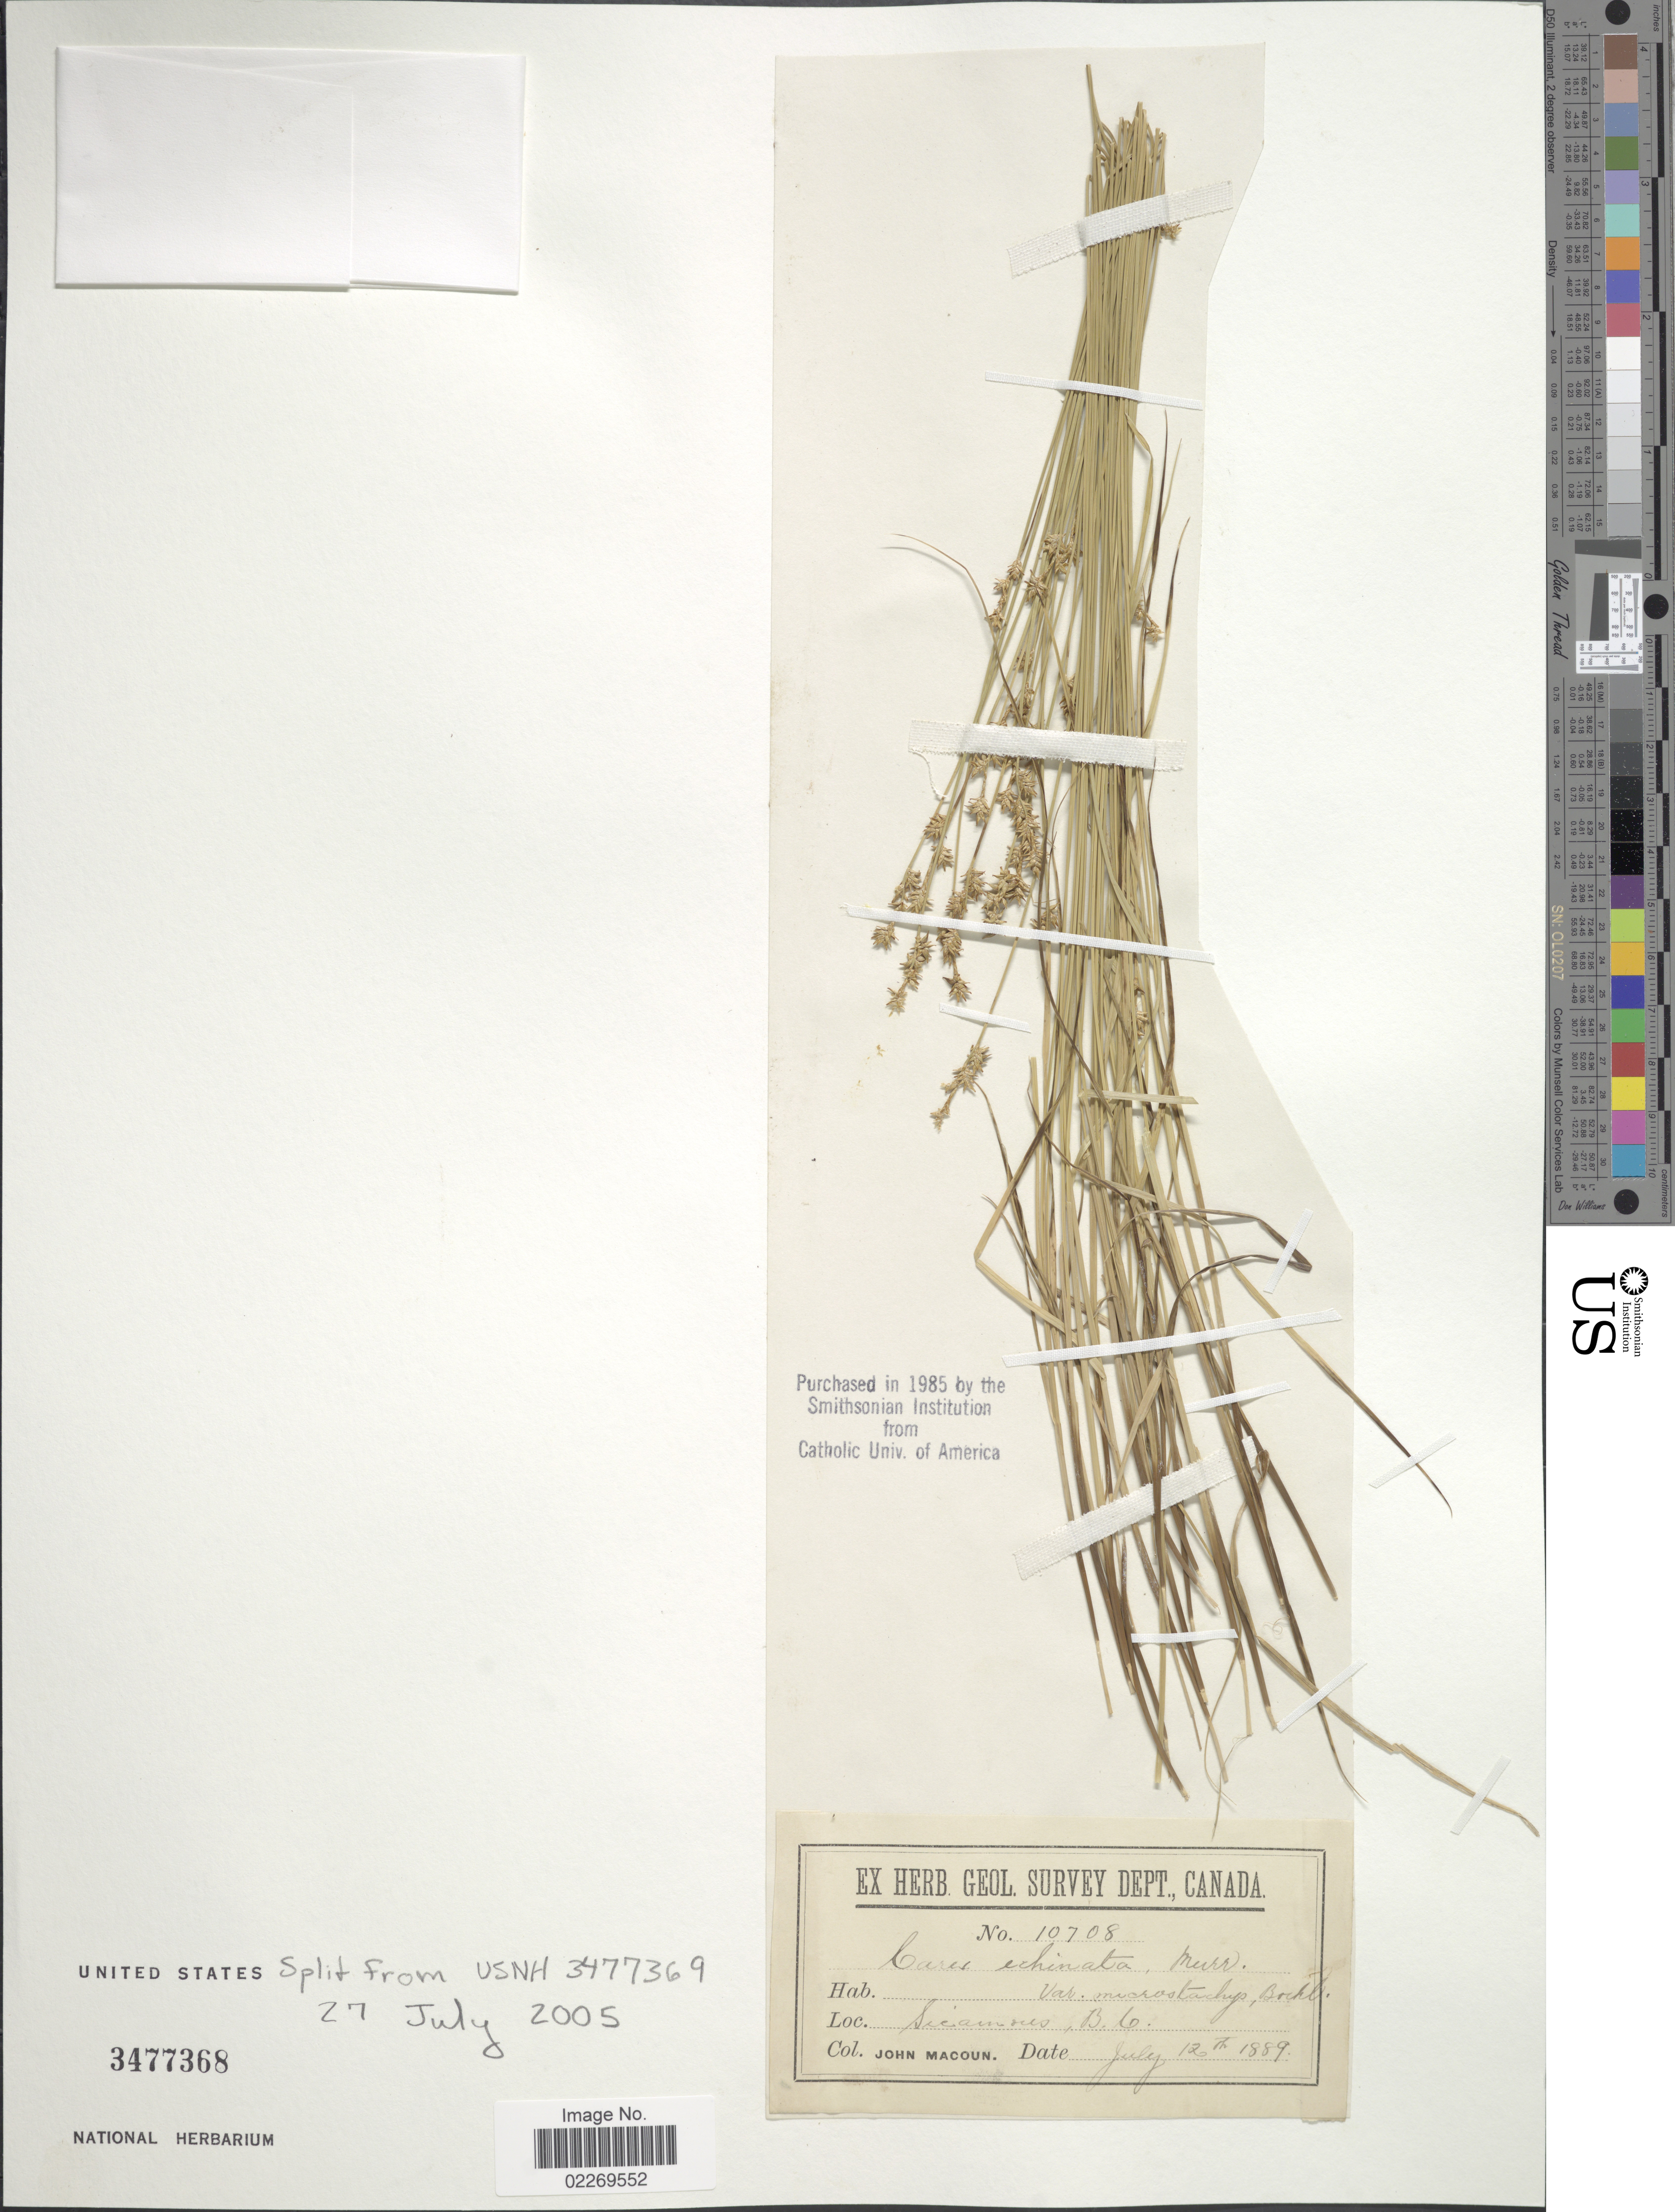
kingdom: Plantae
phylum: Tracheophyta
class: Liliopsida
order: Poales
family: Cyperaceae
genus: Carex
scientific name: Carex echinata subsp. echinata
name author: Murray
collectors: J. Macoun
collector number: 10708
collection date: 1889-07-12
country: Canada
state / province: British Columbia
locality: Sicamous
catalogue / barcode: US 3477368